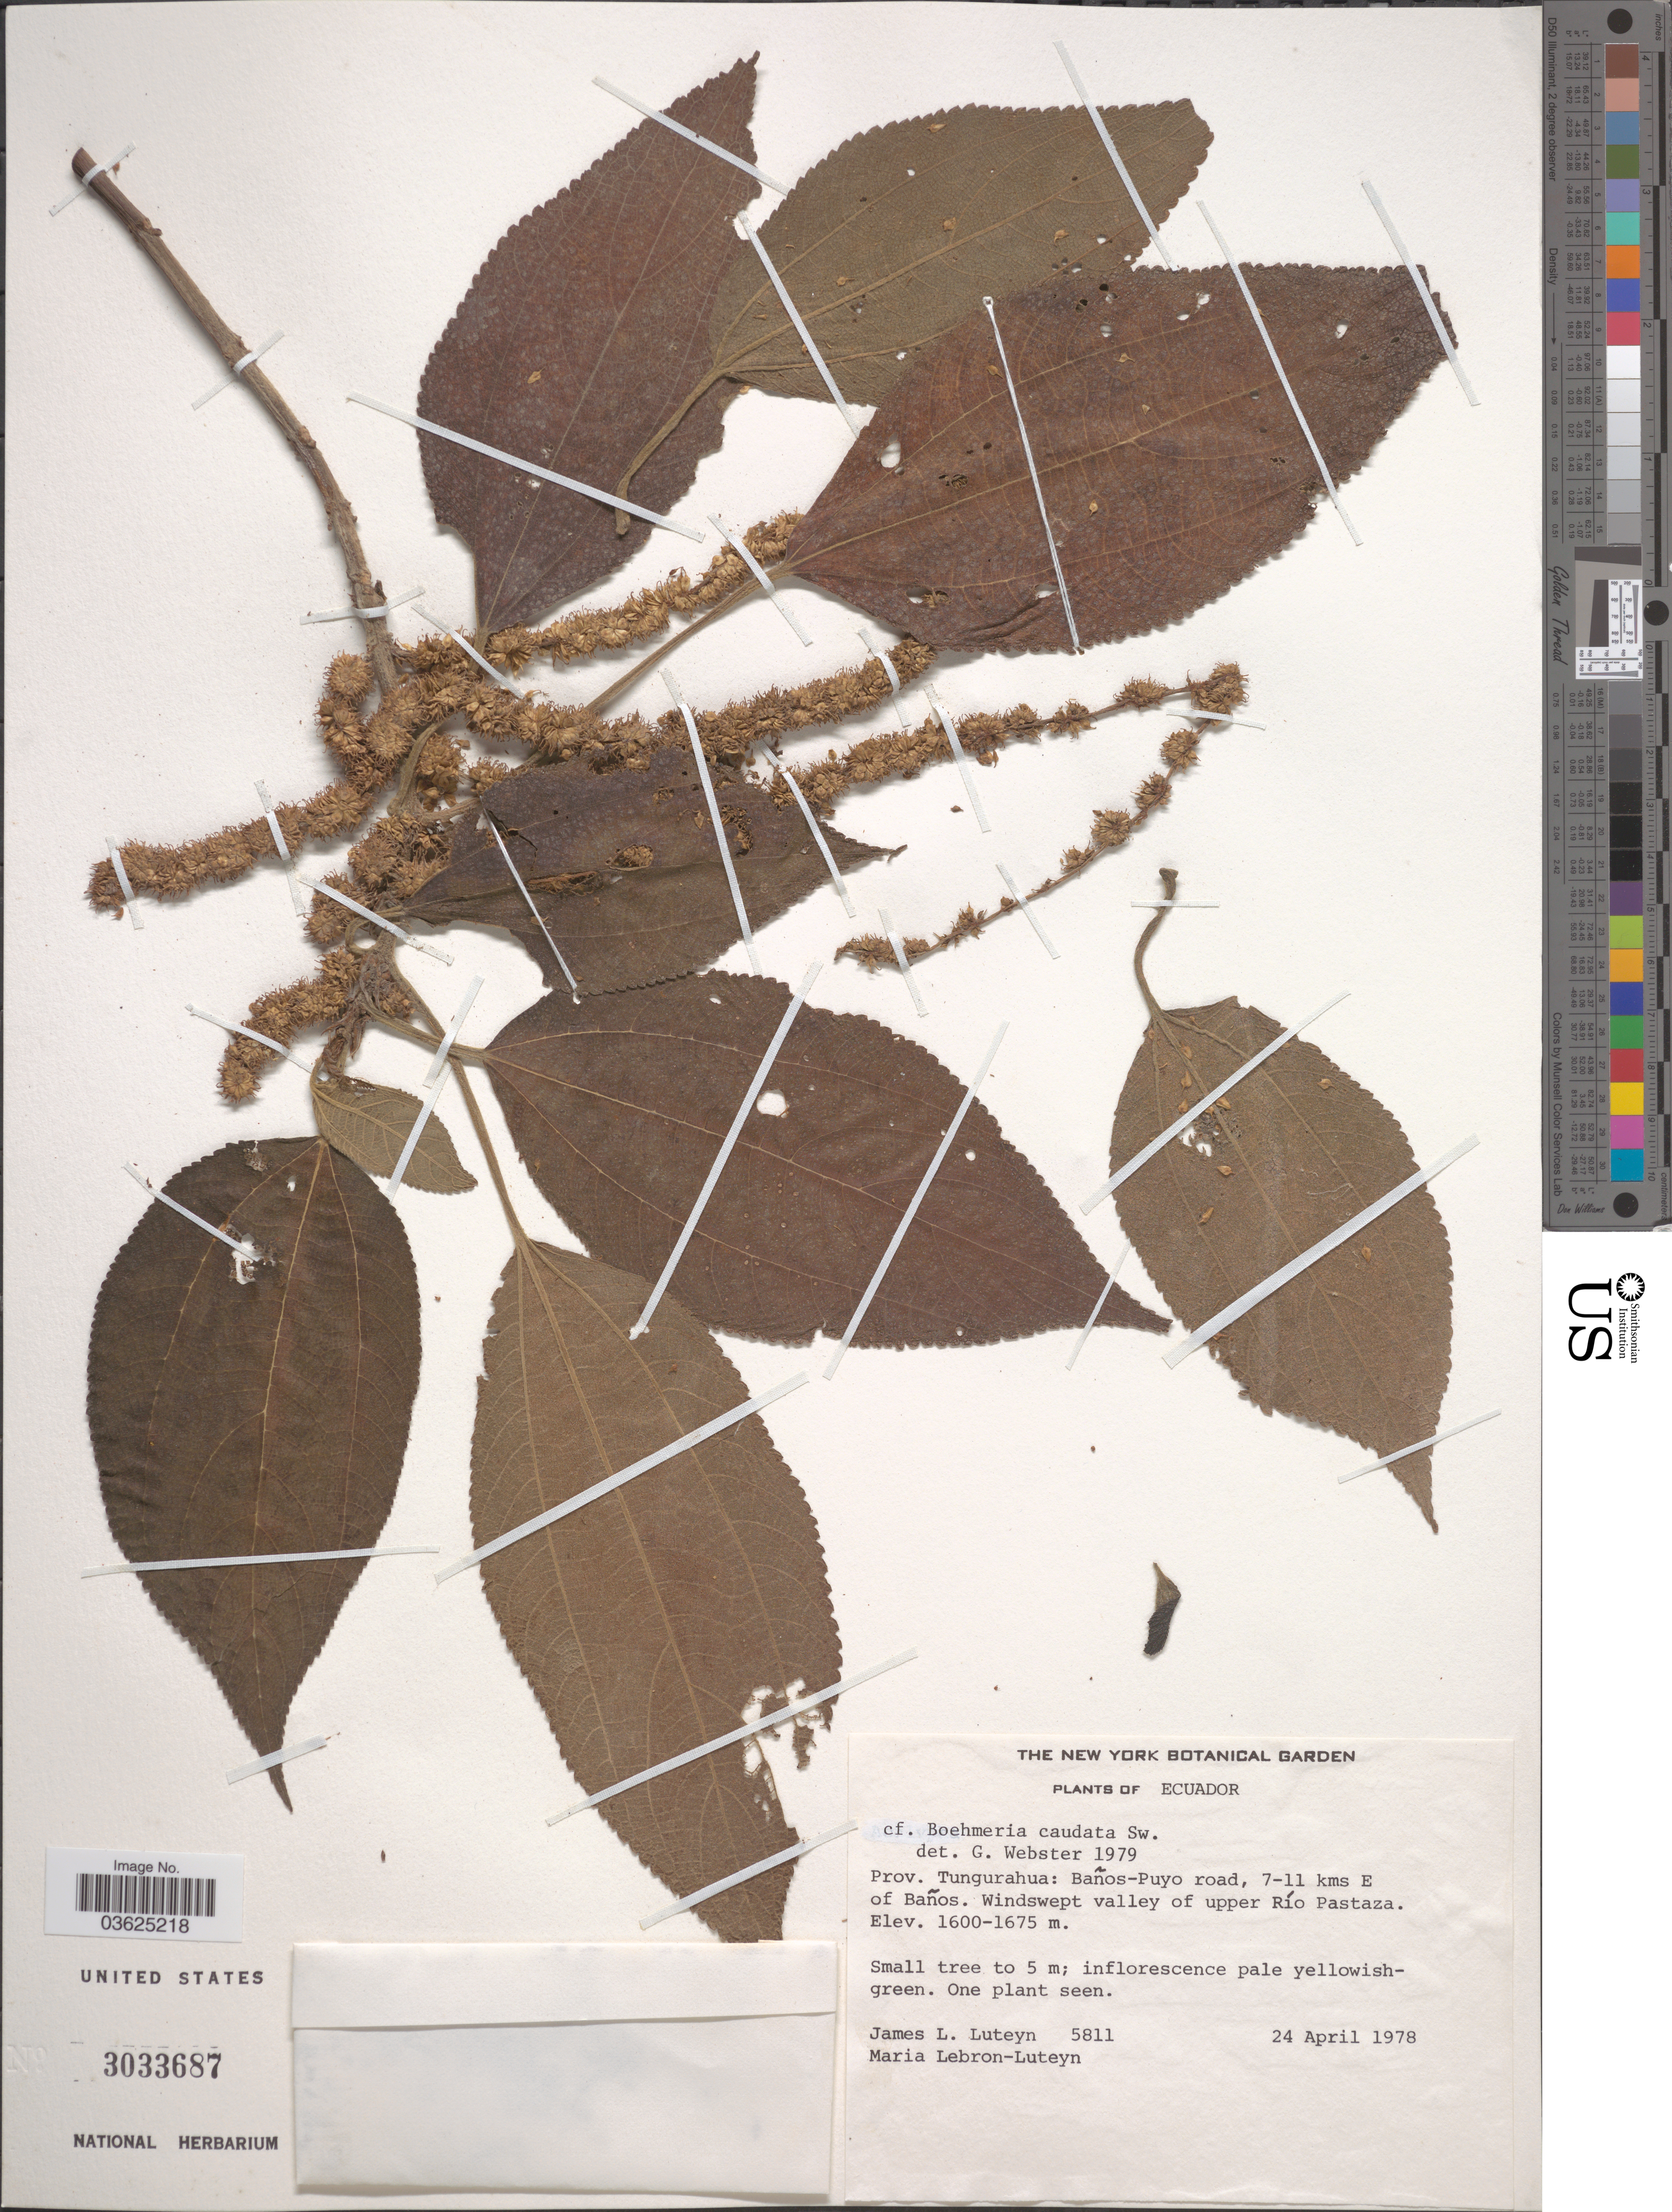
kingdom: Plantae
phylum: Tracheophyta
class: Magnoliopsida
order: Rosales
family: Urticaceae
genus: Boehmeria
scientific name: Boehmeria caudata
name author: Sw.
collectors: J. Luteyn & M. L. Lebrón-Luteyn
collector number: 5811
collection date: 1978-04-24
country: Ecuador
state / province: Tungurahua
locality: Baños-Puyo road, 7-11 kms E of Baños. Windswept valley of upper Río Pastaza.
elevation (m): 600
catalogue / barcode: US 3033687